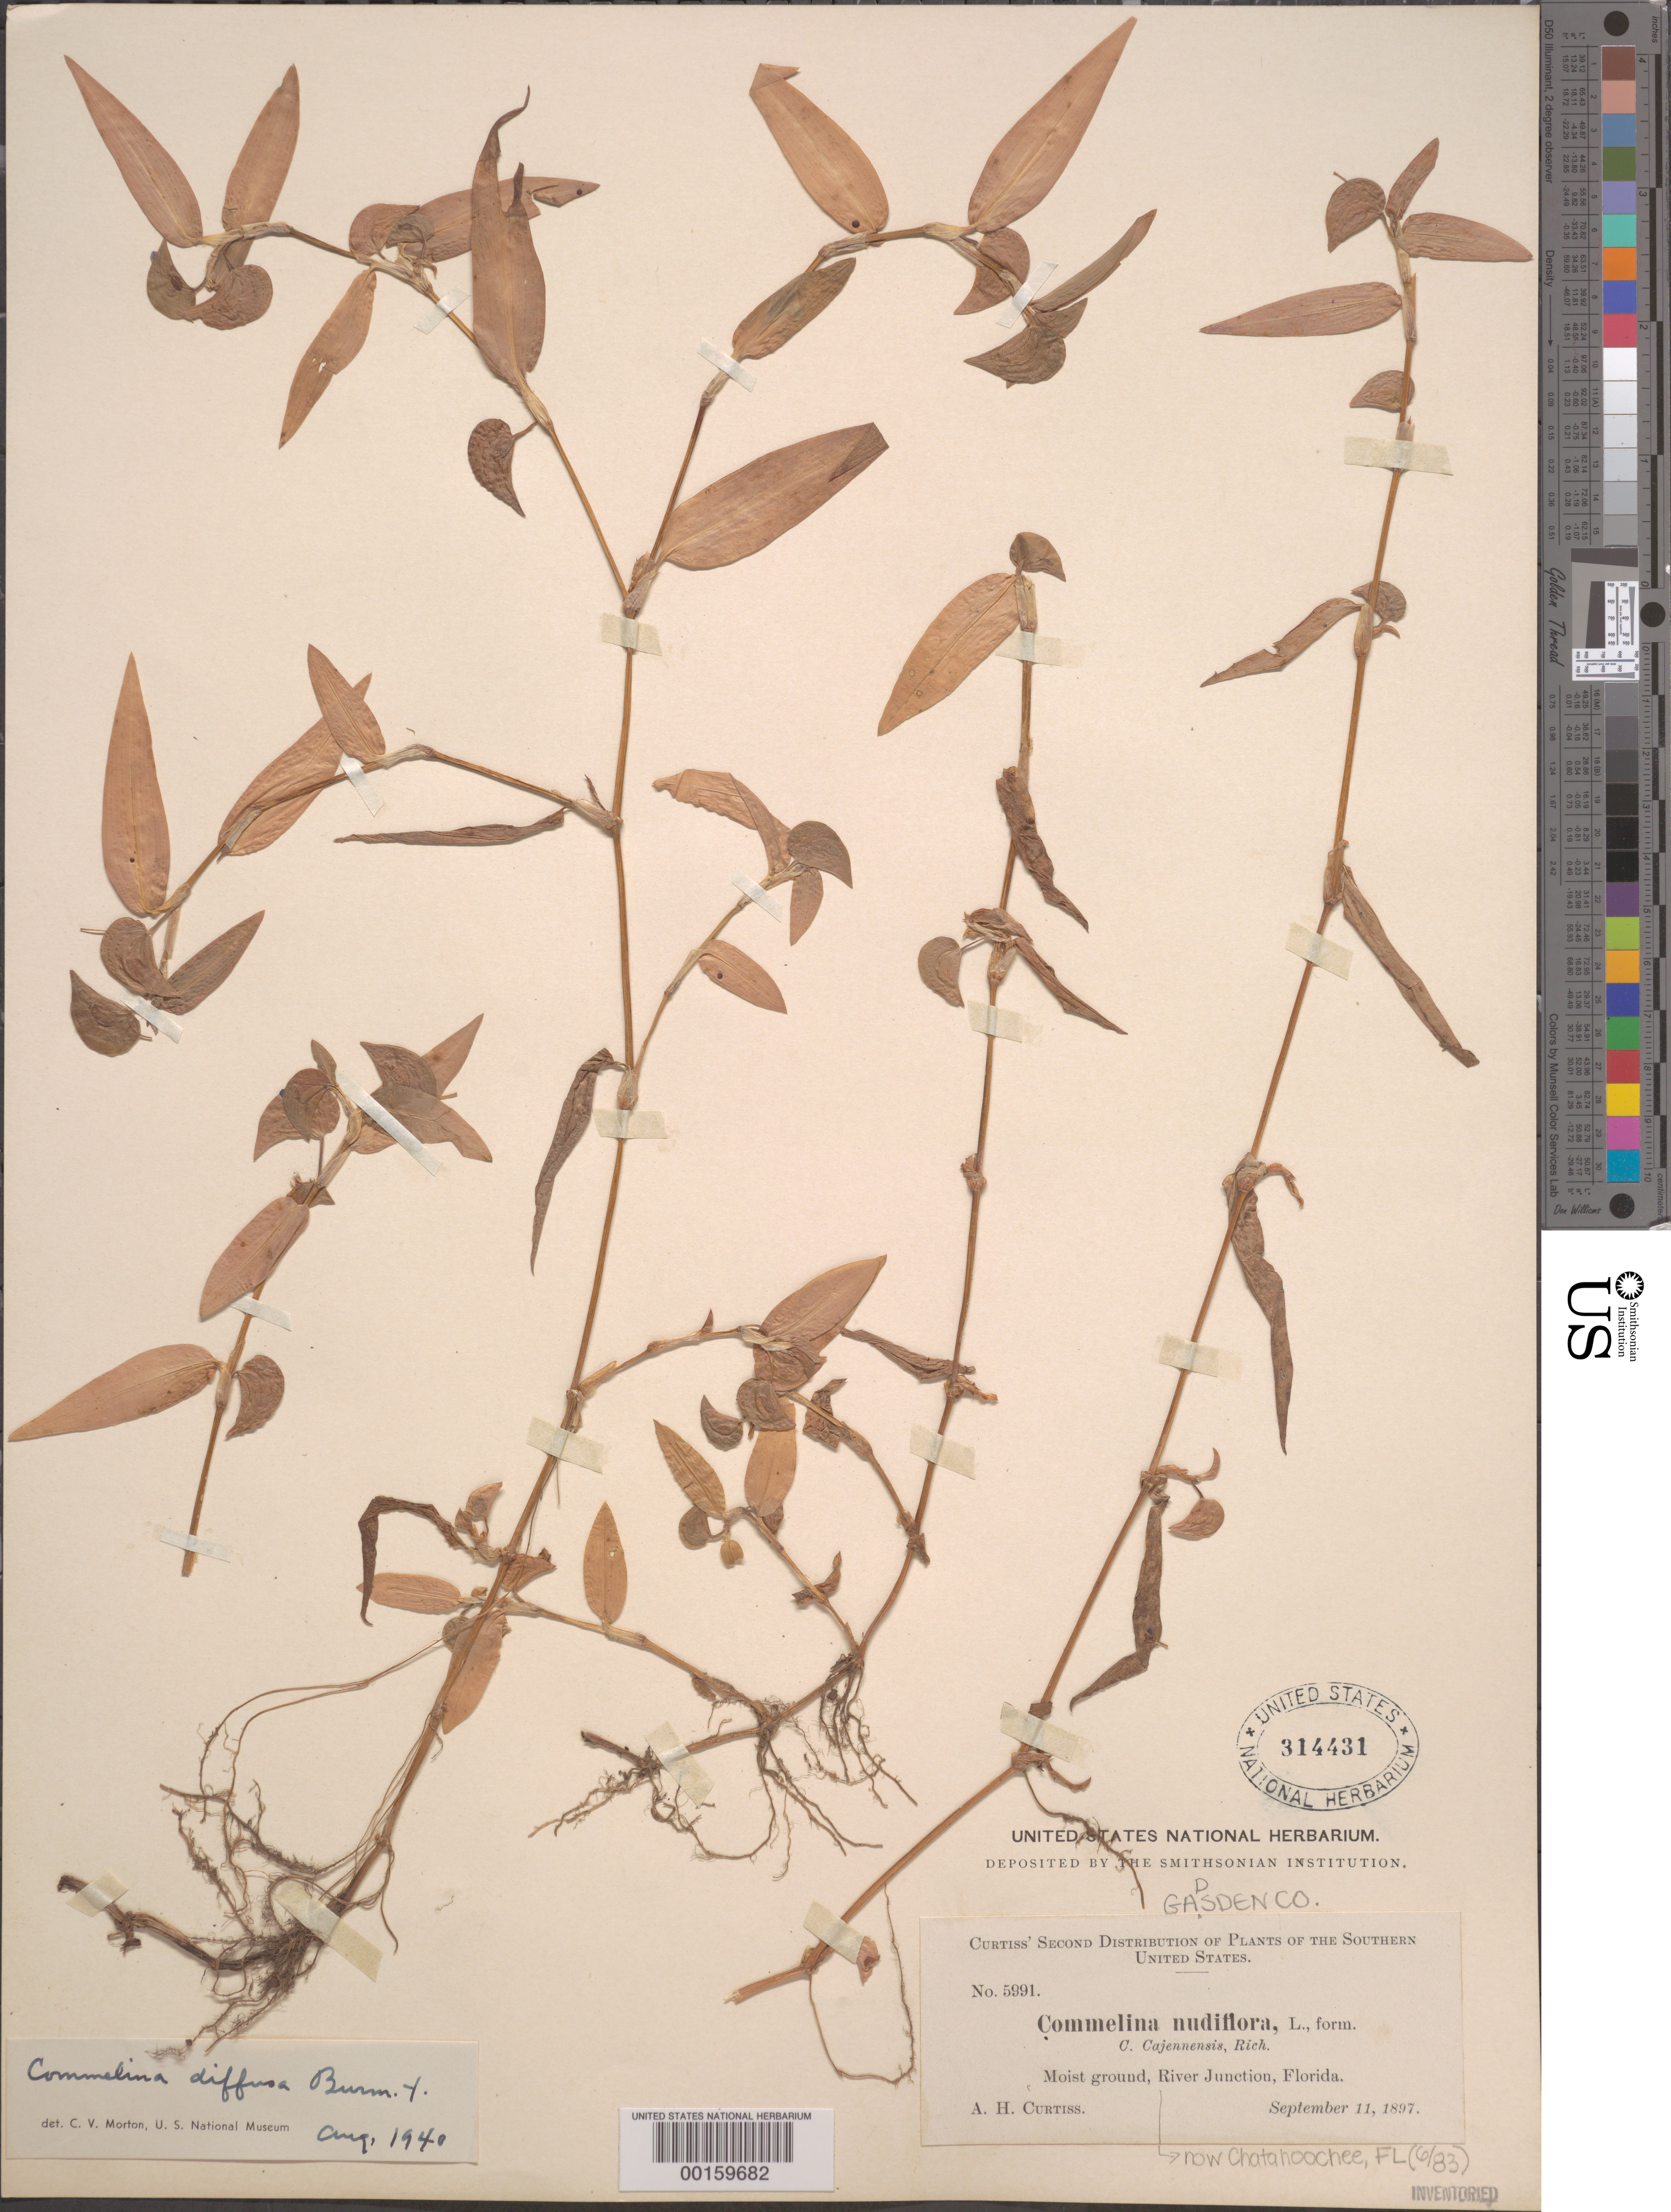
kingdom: Plantae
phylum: Tracheophyta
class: Liliopsida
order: Commelinales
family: Commelinaceae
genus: Commelina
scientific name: Commelina diffusa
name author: Burm. f.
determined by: Morton, C. V.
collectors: A. H. Curtiss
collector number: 5991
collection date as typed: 11 Sep 1897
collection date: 1897-09-11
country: United States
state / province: Florida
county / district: Gadsden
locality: Rivver junction (now chatahoochee)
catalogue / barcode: US 314431